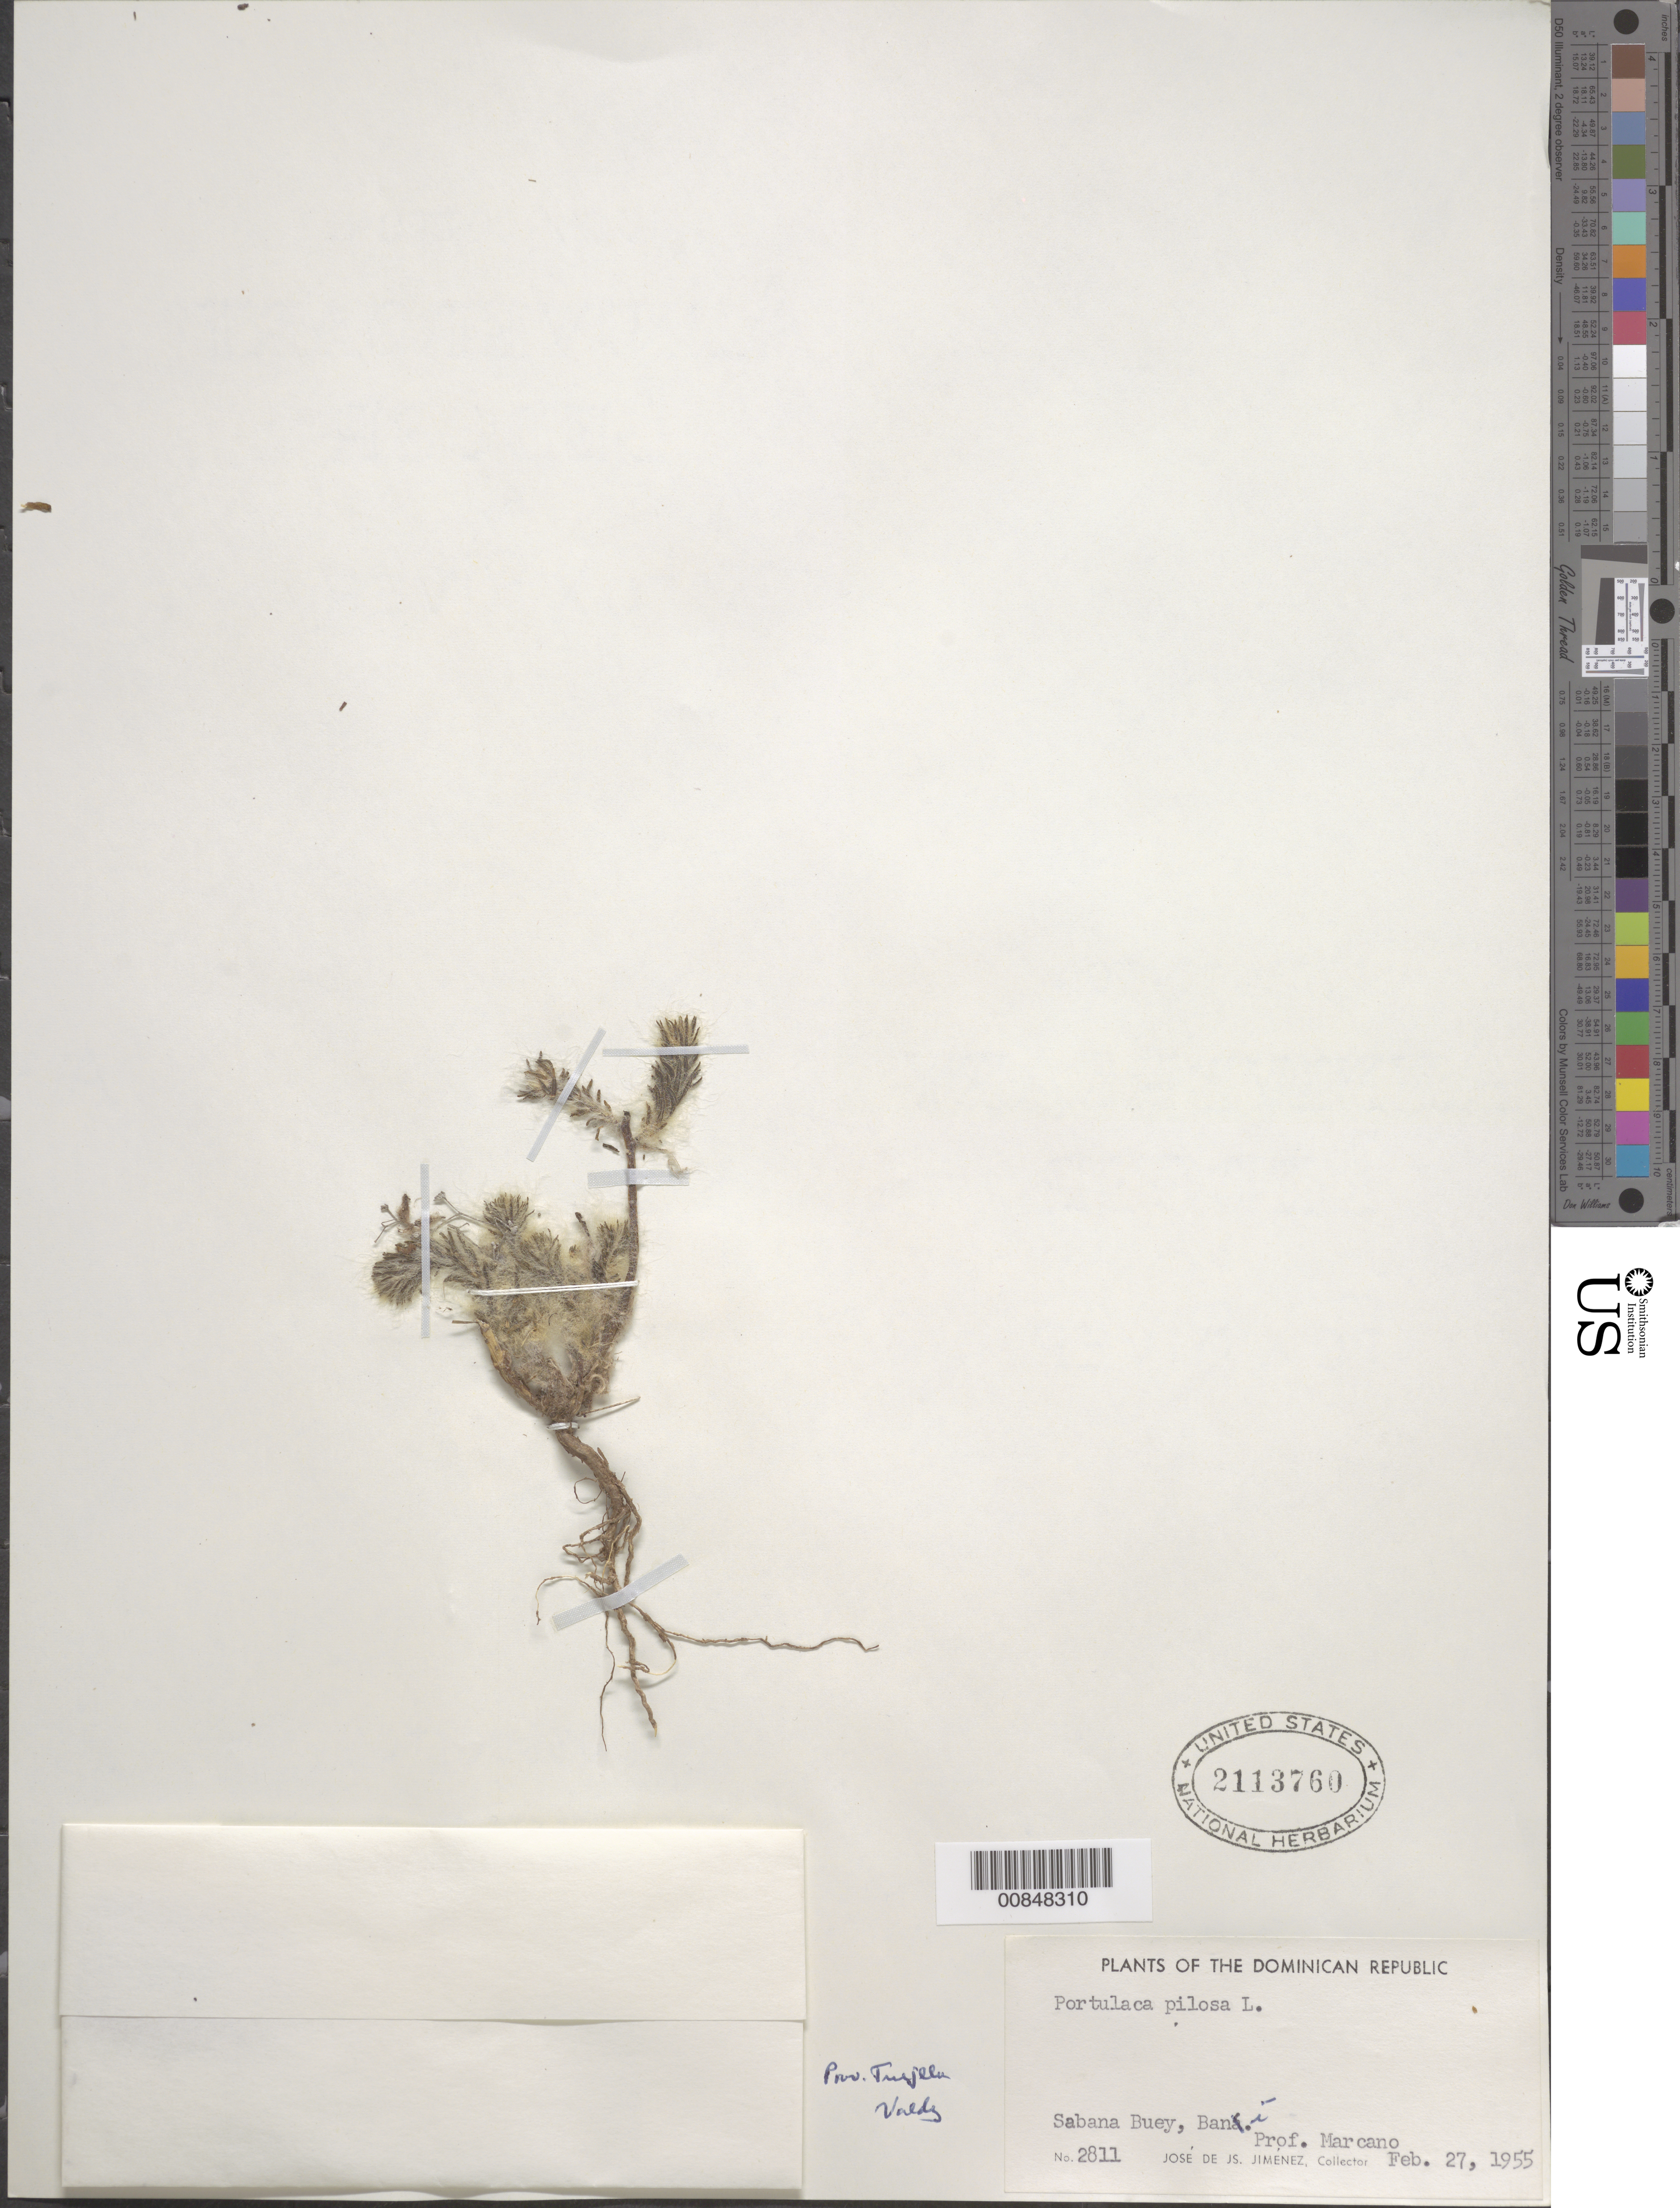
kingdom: Plantae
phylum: Tracheophyta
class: Magnoliopsida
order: Caryophyllales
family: Portulacaceae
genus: Portulaca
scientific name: Portulaca pilosa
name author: L.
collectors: J. J. Jiménez Almonte & E. J. Marcano F.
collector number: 2811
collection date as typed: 27 Feb 1955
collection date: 1955-02-27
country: Dominican Republic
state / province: Peravia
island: Hispaniola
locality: Sabana Buey, Baní.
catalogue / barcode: US 2113760